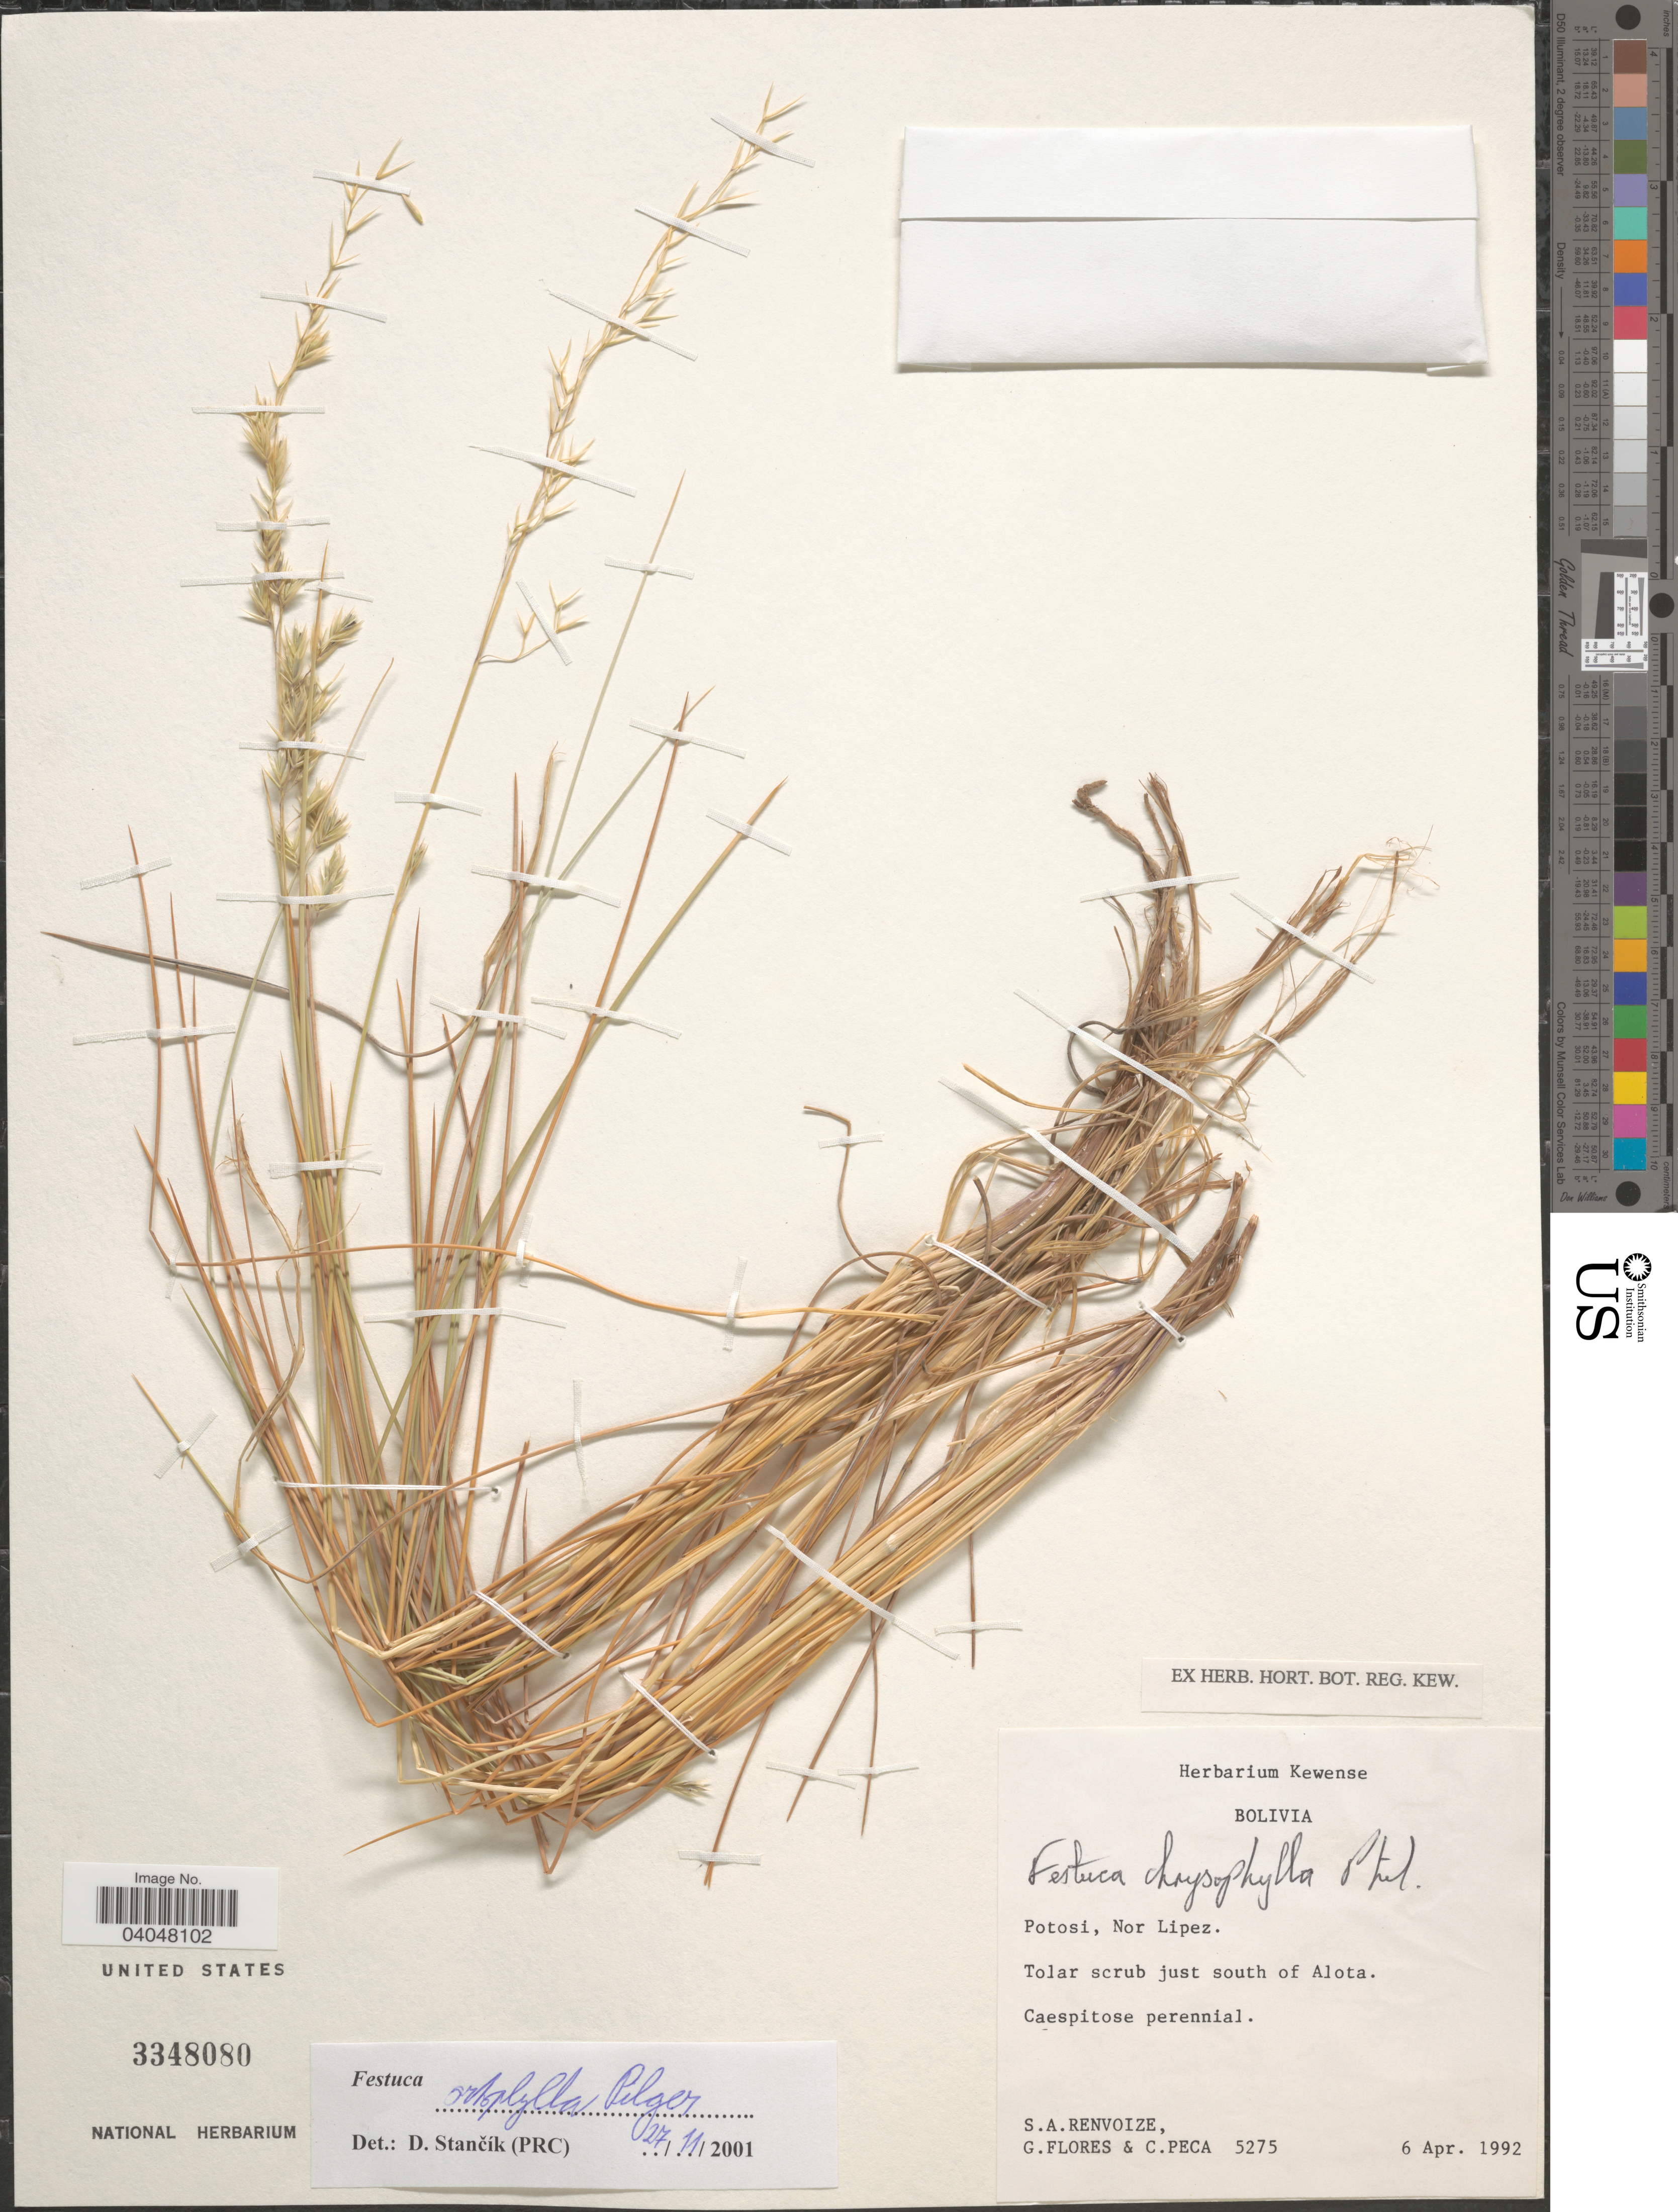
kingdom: Plantae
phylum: Tracheophyta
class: Liliopsida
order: Poales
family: Poaceae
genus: Festuca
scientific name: Festuca orthophylla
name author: Pilg.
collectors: S. A. Renvoize, G. Flores F. & C. Peca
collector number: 5275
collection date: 1992-04-06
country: Bolivia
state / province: Potosi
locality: Nor Lipez. Tolar scrub just south of Alota.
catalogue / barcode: US 3348080